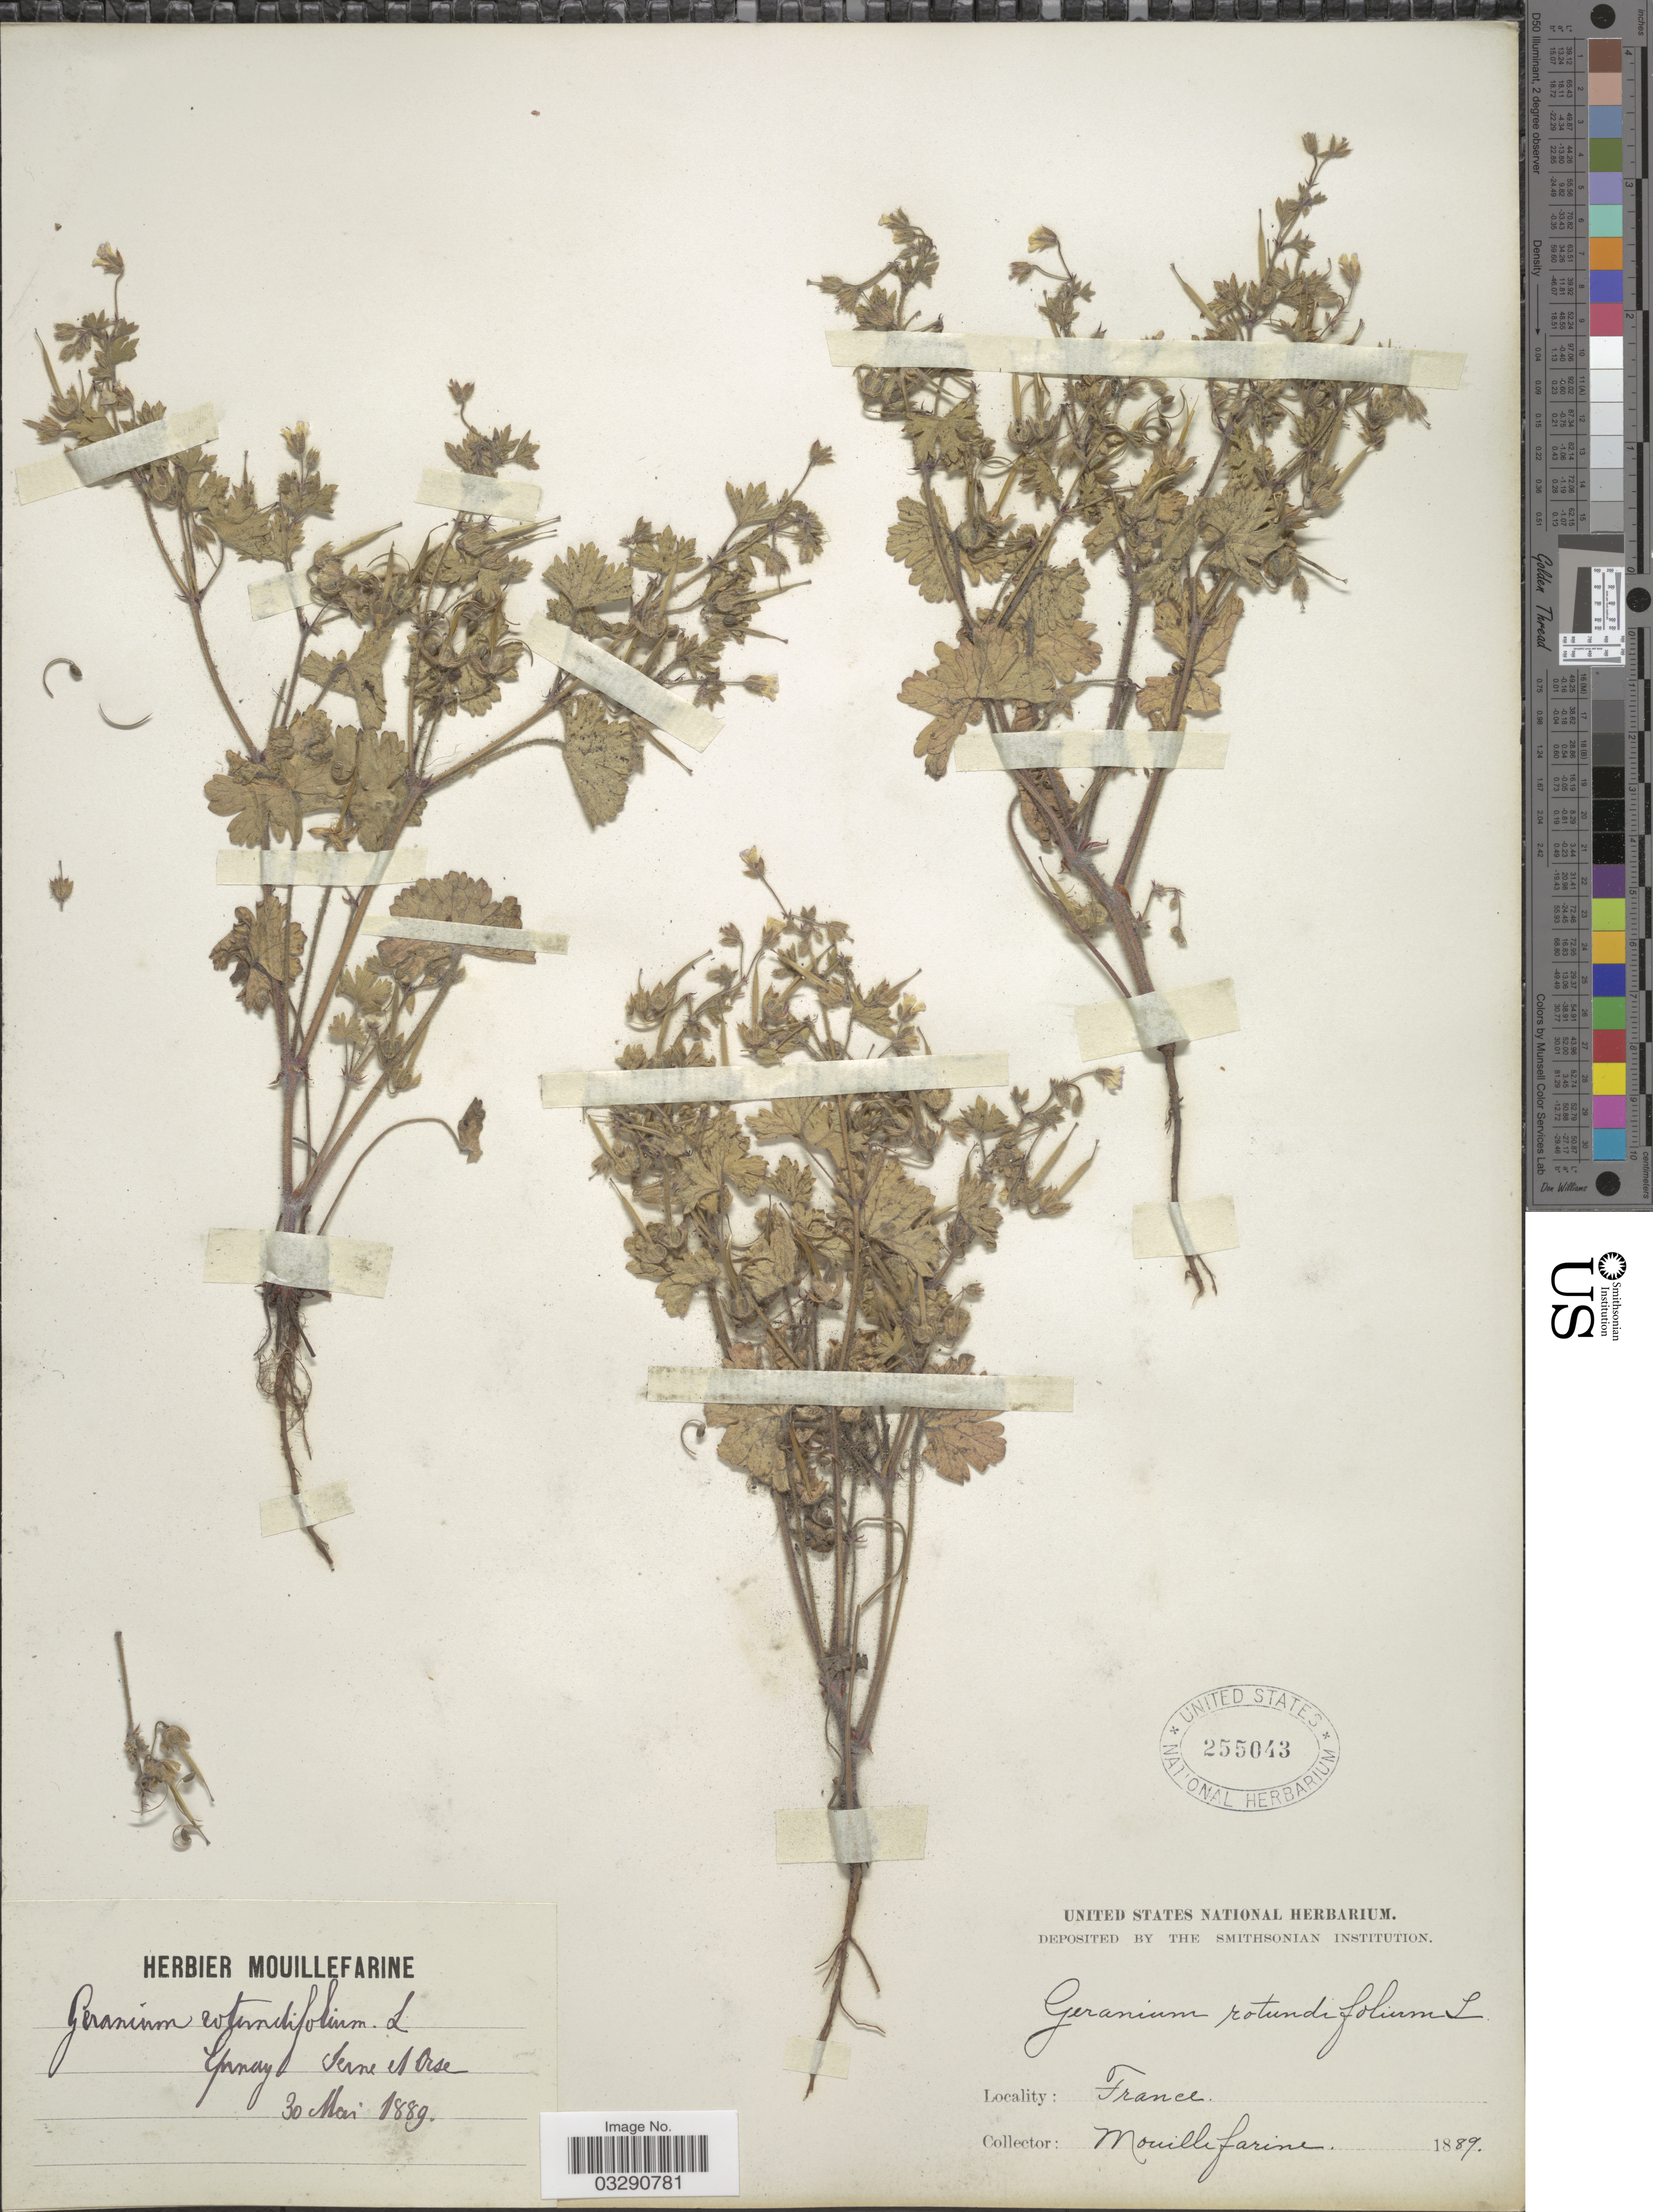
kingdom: Plantae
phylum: Tracheophyta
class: Magnoliopsida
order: Geraniales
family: Geraniaceae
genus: Geranium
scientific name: Geranium rotundifolium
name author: L.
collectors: A. Mouillefarine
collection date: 1889-05-30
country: France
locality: Epinay Seine et Oise.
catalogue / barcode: US 255043